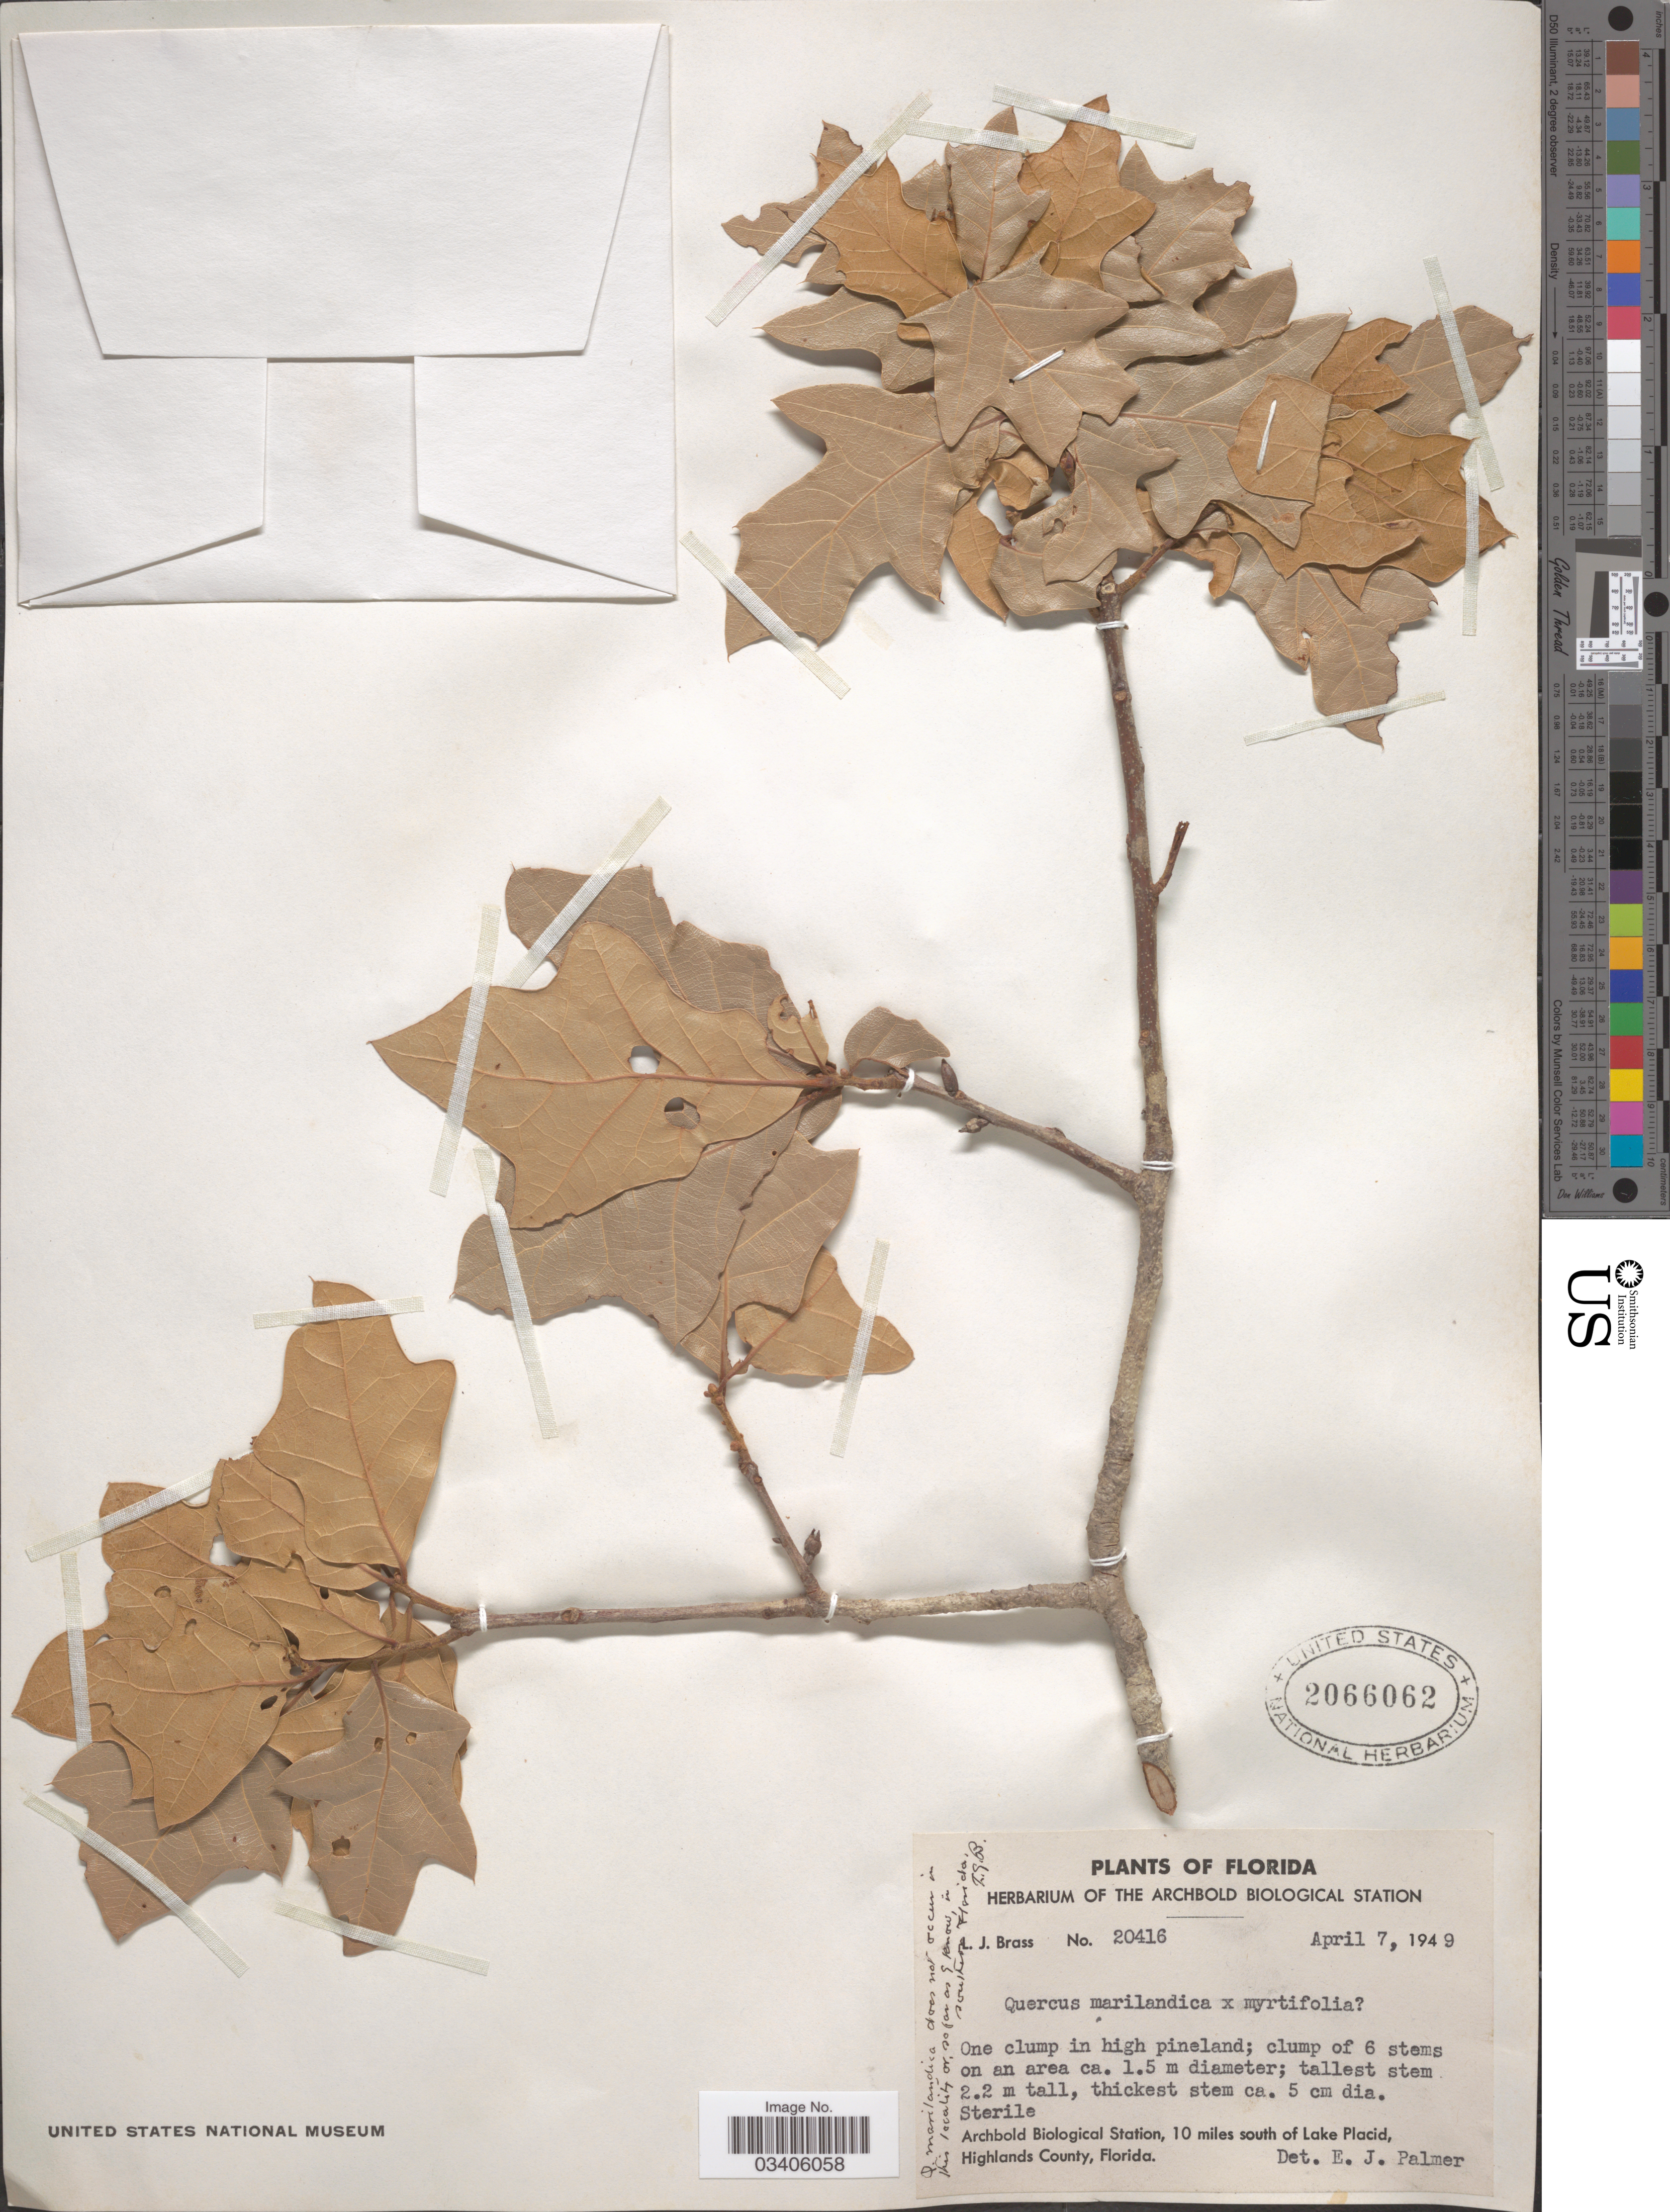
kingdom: Plantae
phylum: Tracheophyta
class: Magnoliopsida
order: Fagales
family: Fagaceae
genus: Quercus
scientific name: Quercus laevis x Q. sp.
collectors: L. J. Brass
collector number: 20416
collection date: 1949-04-07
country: United States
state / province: Florida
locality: Archbold Biological Station, 10 miles south, 10 miles south of Lake Placid, Highlands County.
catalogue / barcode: US 2066062